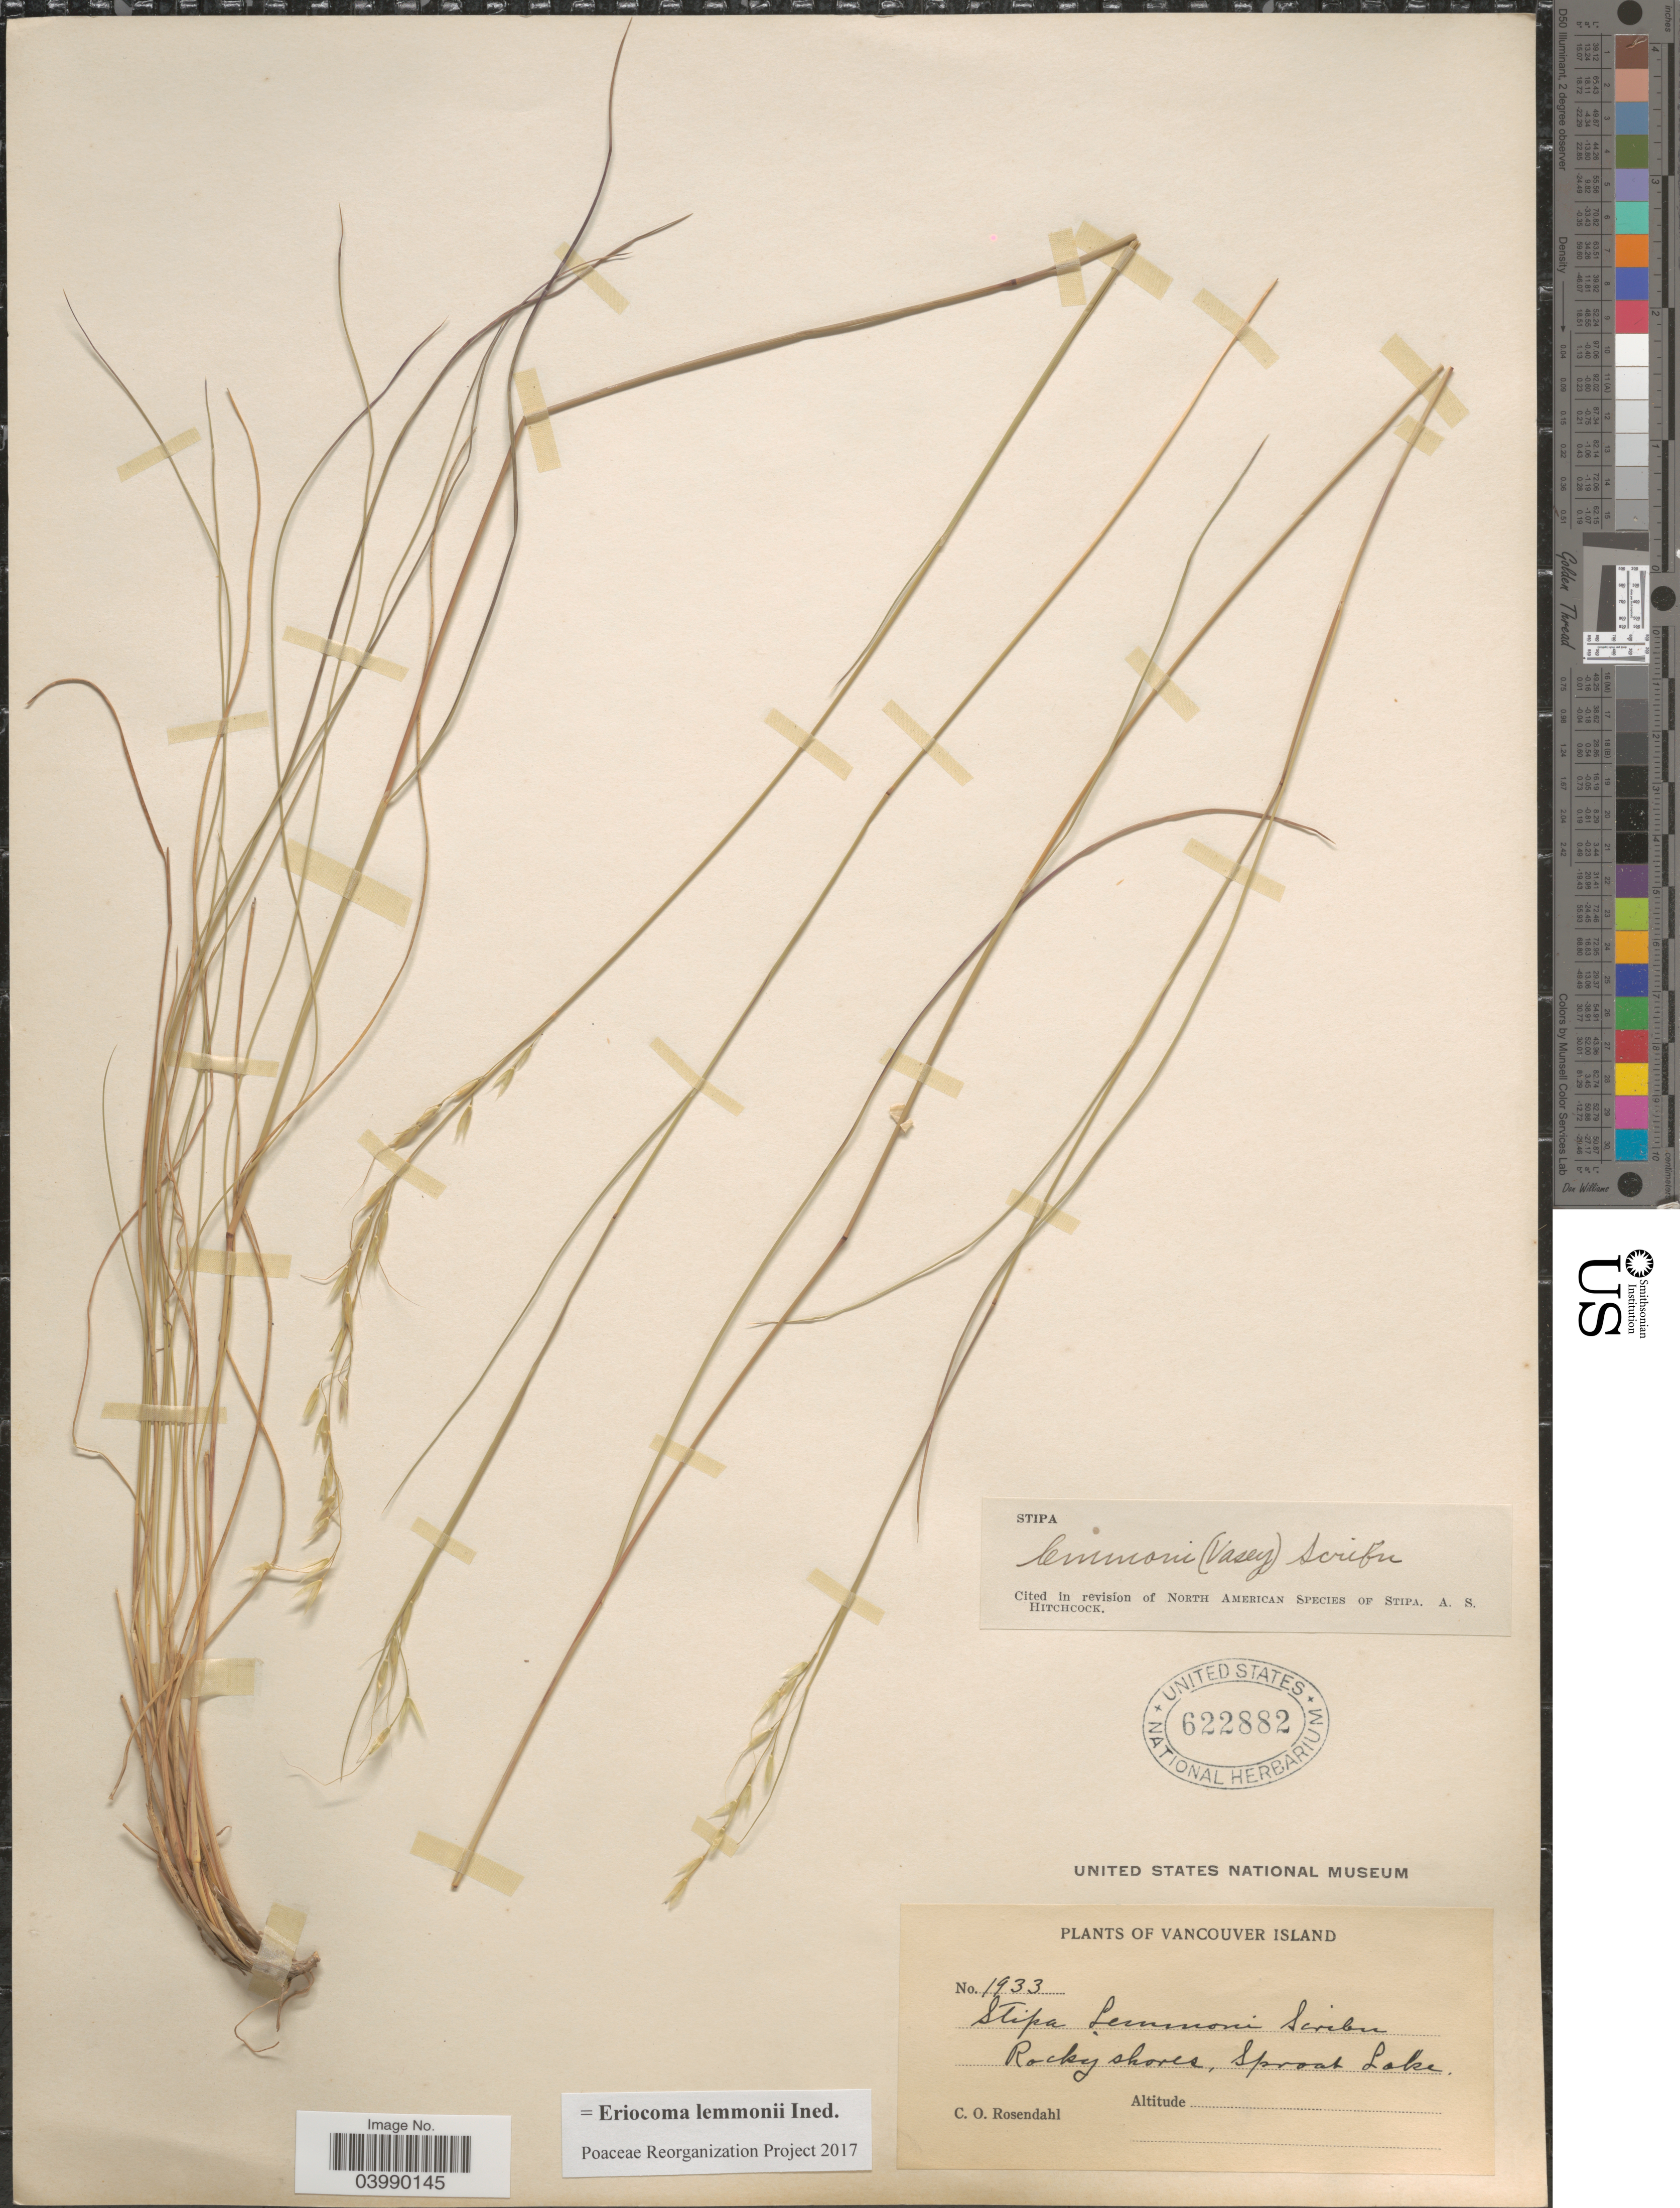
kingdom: Plantae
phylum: Tracheophyta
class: Liliopsida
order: Poales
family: Poaceae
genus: Eriocoma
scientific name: Eriocoma lemmonii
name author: (Vasey) Romasch.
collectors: C. O. Rosendahl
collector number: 1933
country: Canada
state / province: British Columbia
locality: Vancouver Island. Rocky shores, Sproat Lake.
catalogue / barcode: US 622882